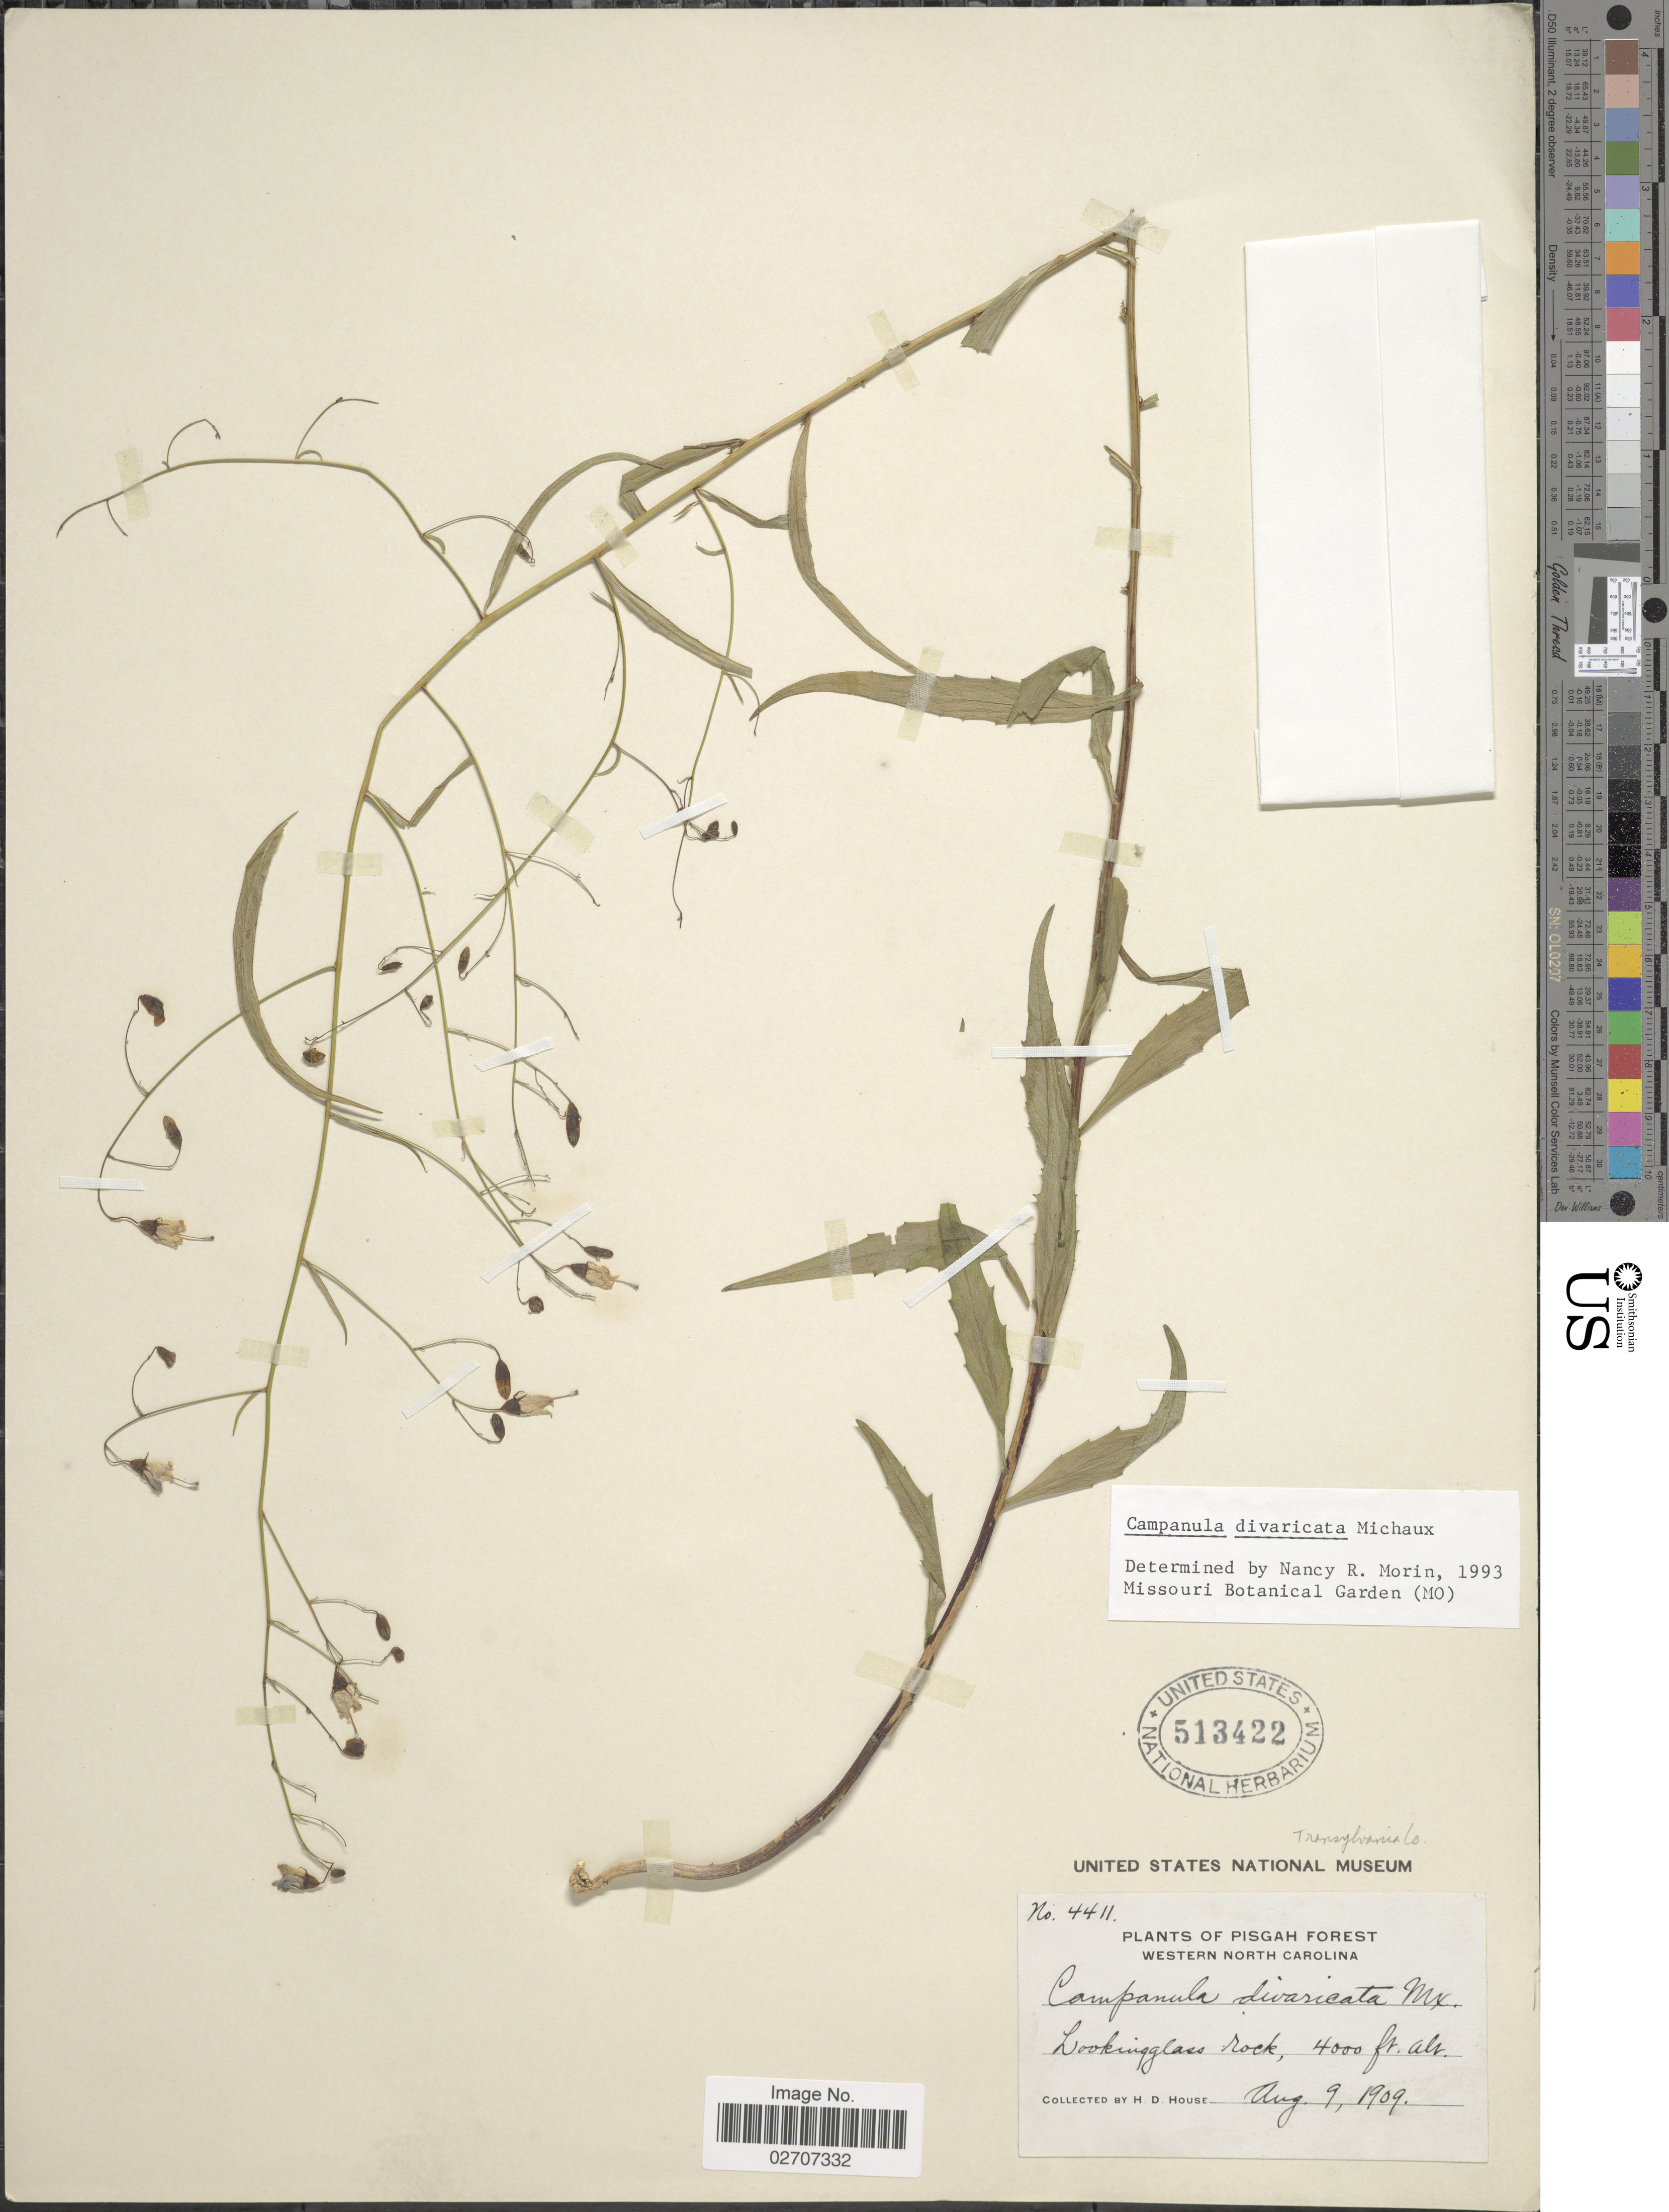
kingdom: Plantae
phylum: Tracheophyta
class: Magnoliopsida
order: Asterales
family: Campanulaceae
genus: Campanula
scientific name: Campanula divaricata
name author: Michx.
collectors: H. D. House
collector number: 4411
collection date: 1909-08-09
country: United States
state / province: North Carolina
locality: Pisgah Forest, Western North Carolina, Lookingglass rock.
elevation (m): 1219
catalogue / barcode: US 513422